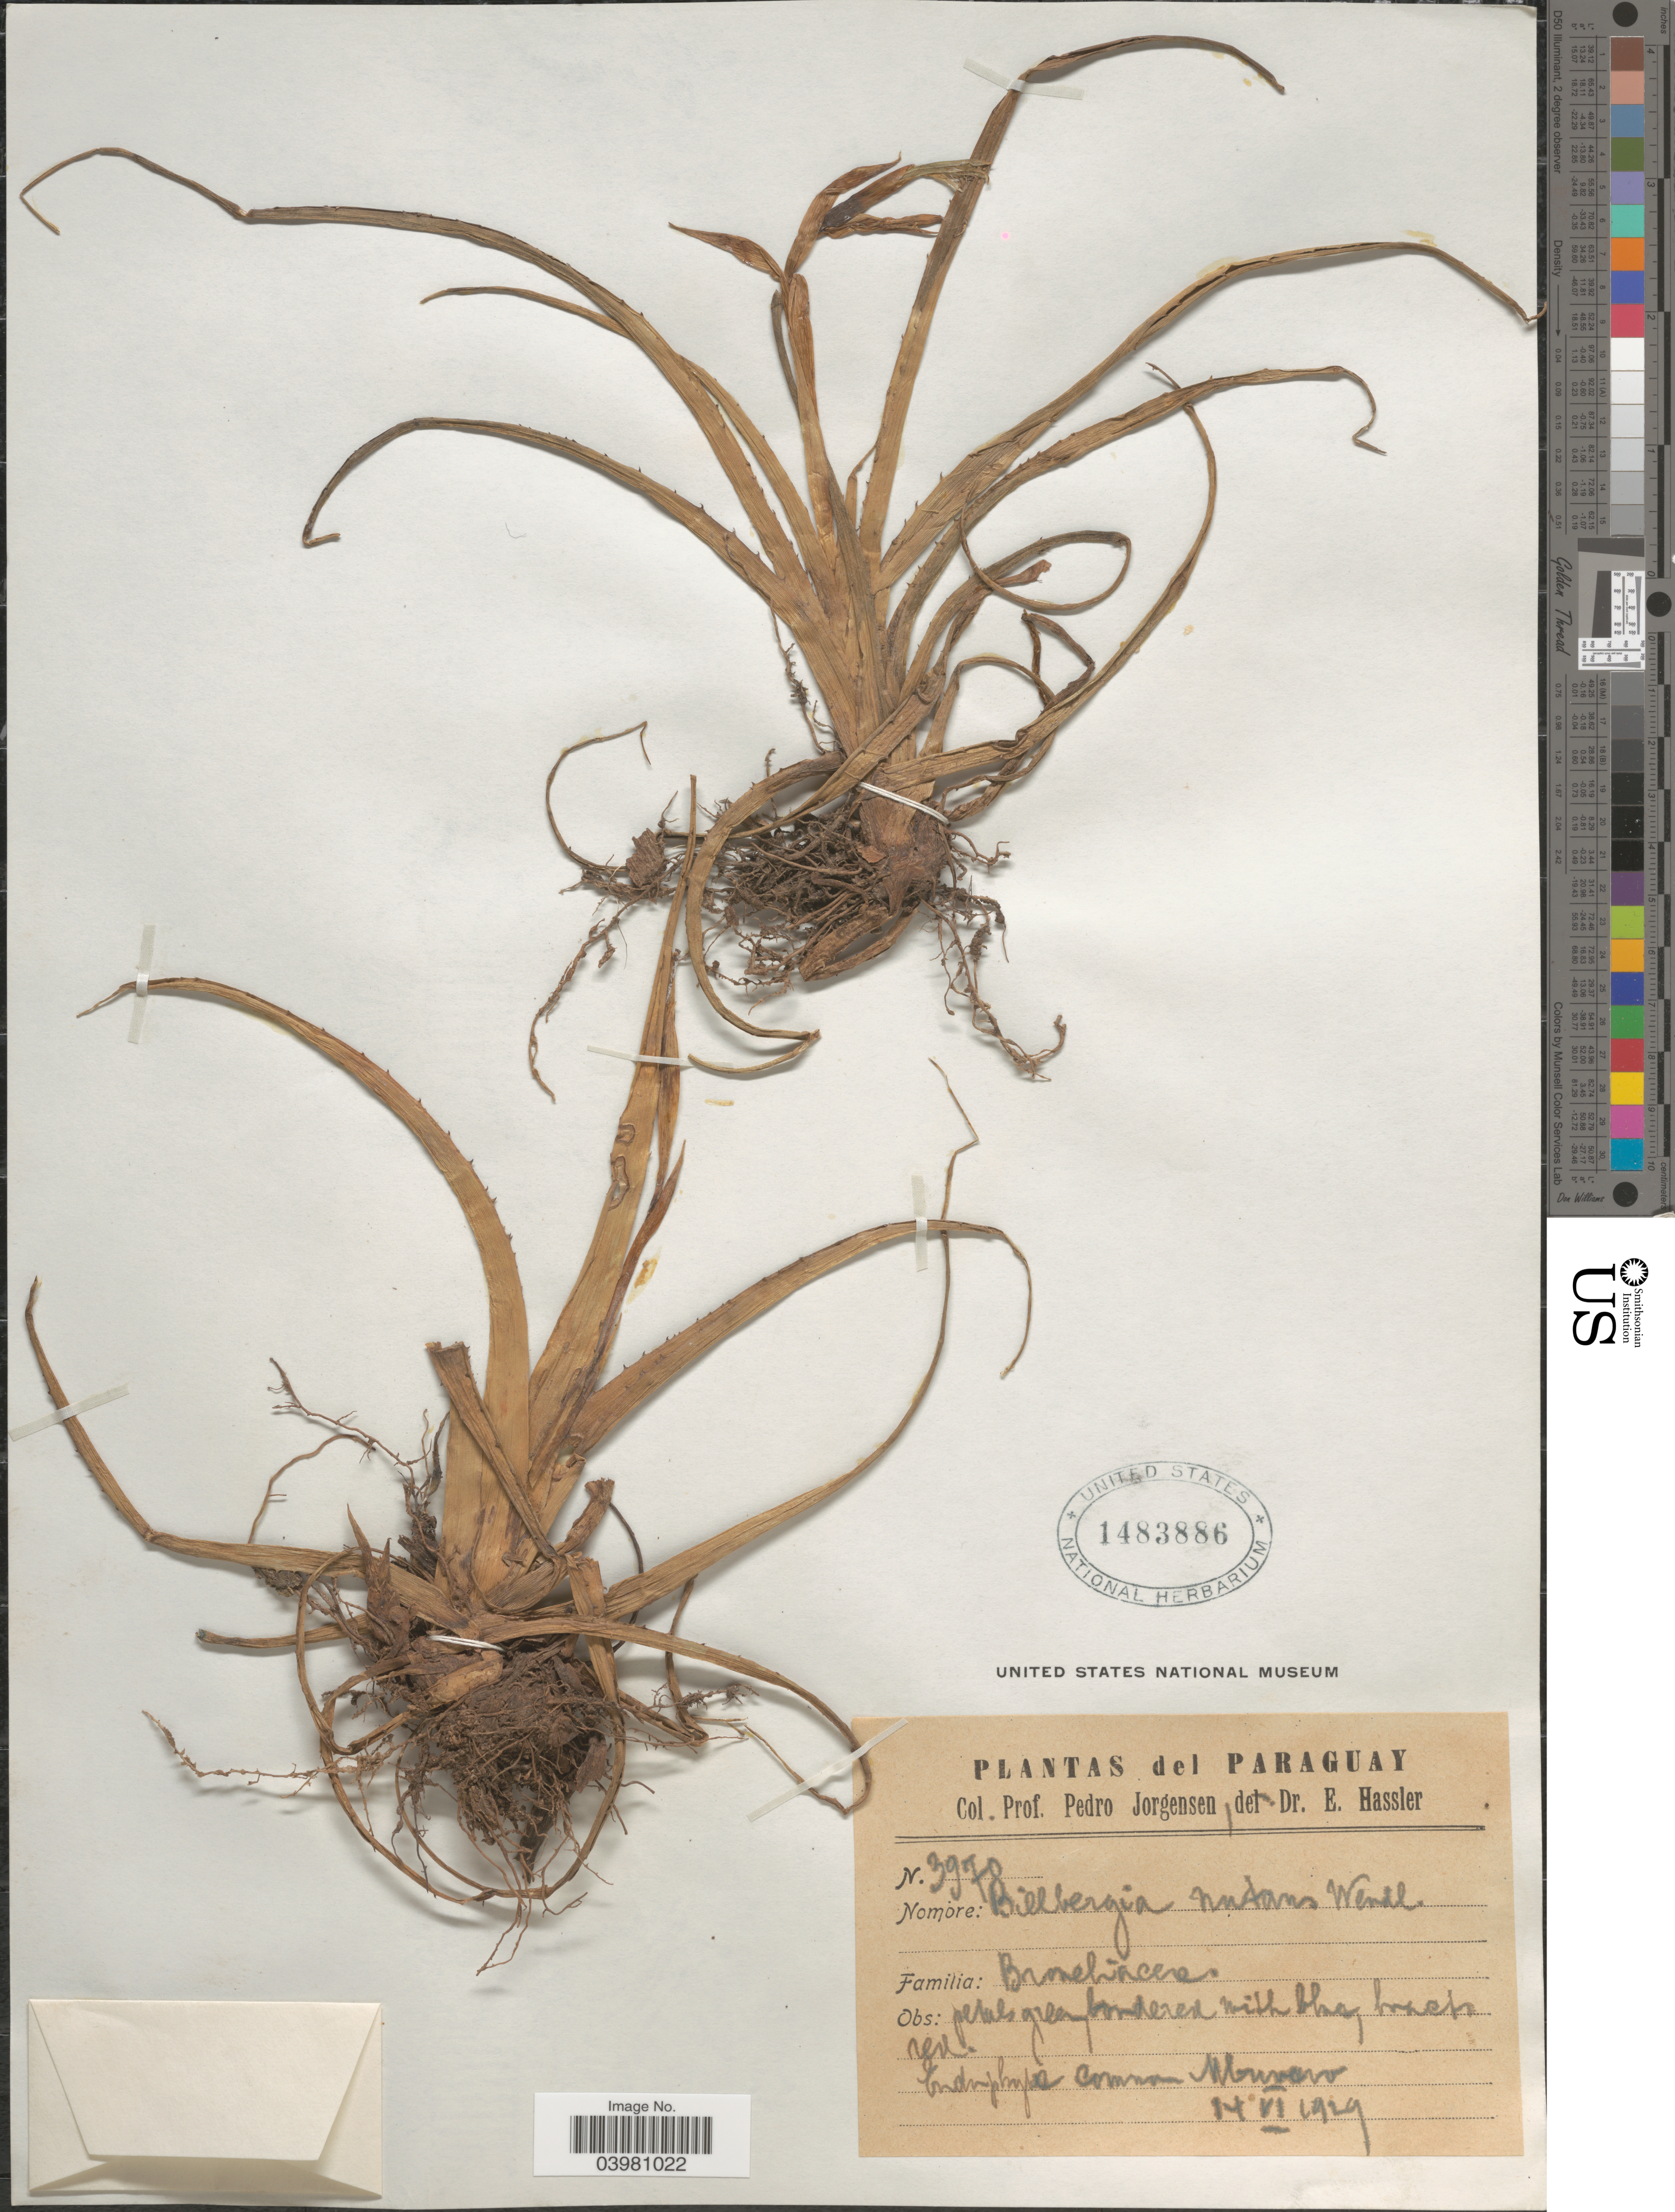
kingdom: Plantae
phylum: Tracheophyta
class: Liliopsida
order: Poales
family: Bromeliaceae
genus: Billbergia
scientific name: Billbergia nutans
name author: H. Wendl. ex Regel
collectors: P. Jörgensen & E. Hassler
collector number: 3970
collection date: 1929-06-14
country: Paraguay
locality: Endophyte common Mbururu.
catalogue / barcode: US 1483886